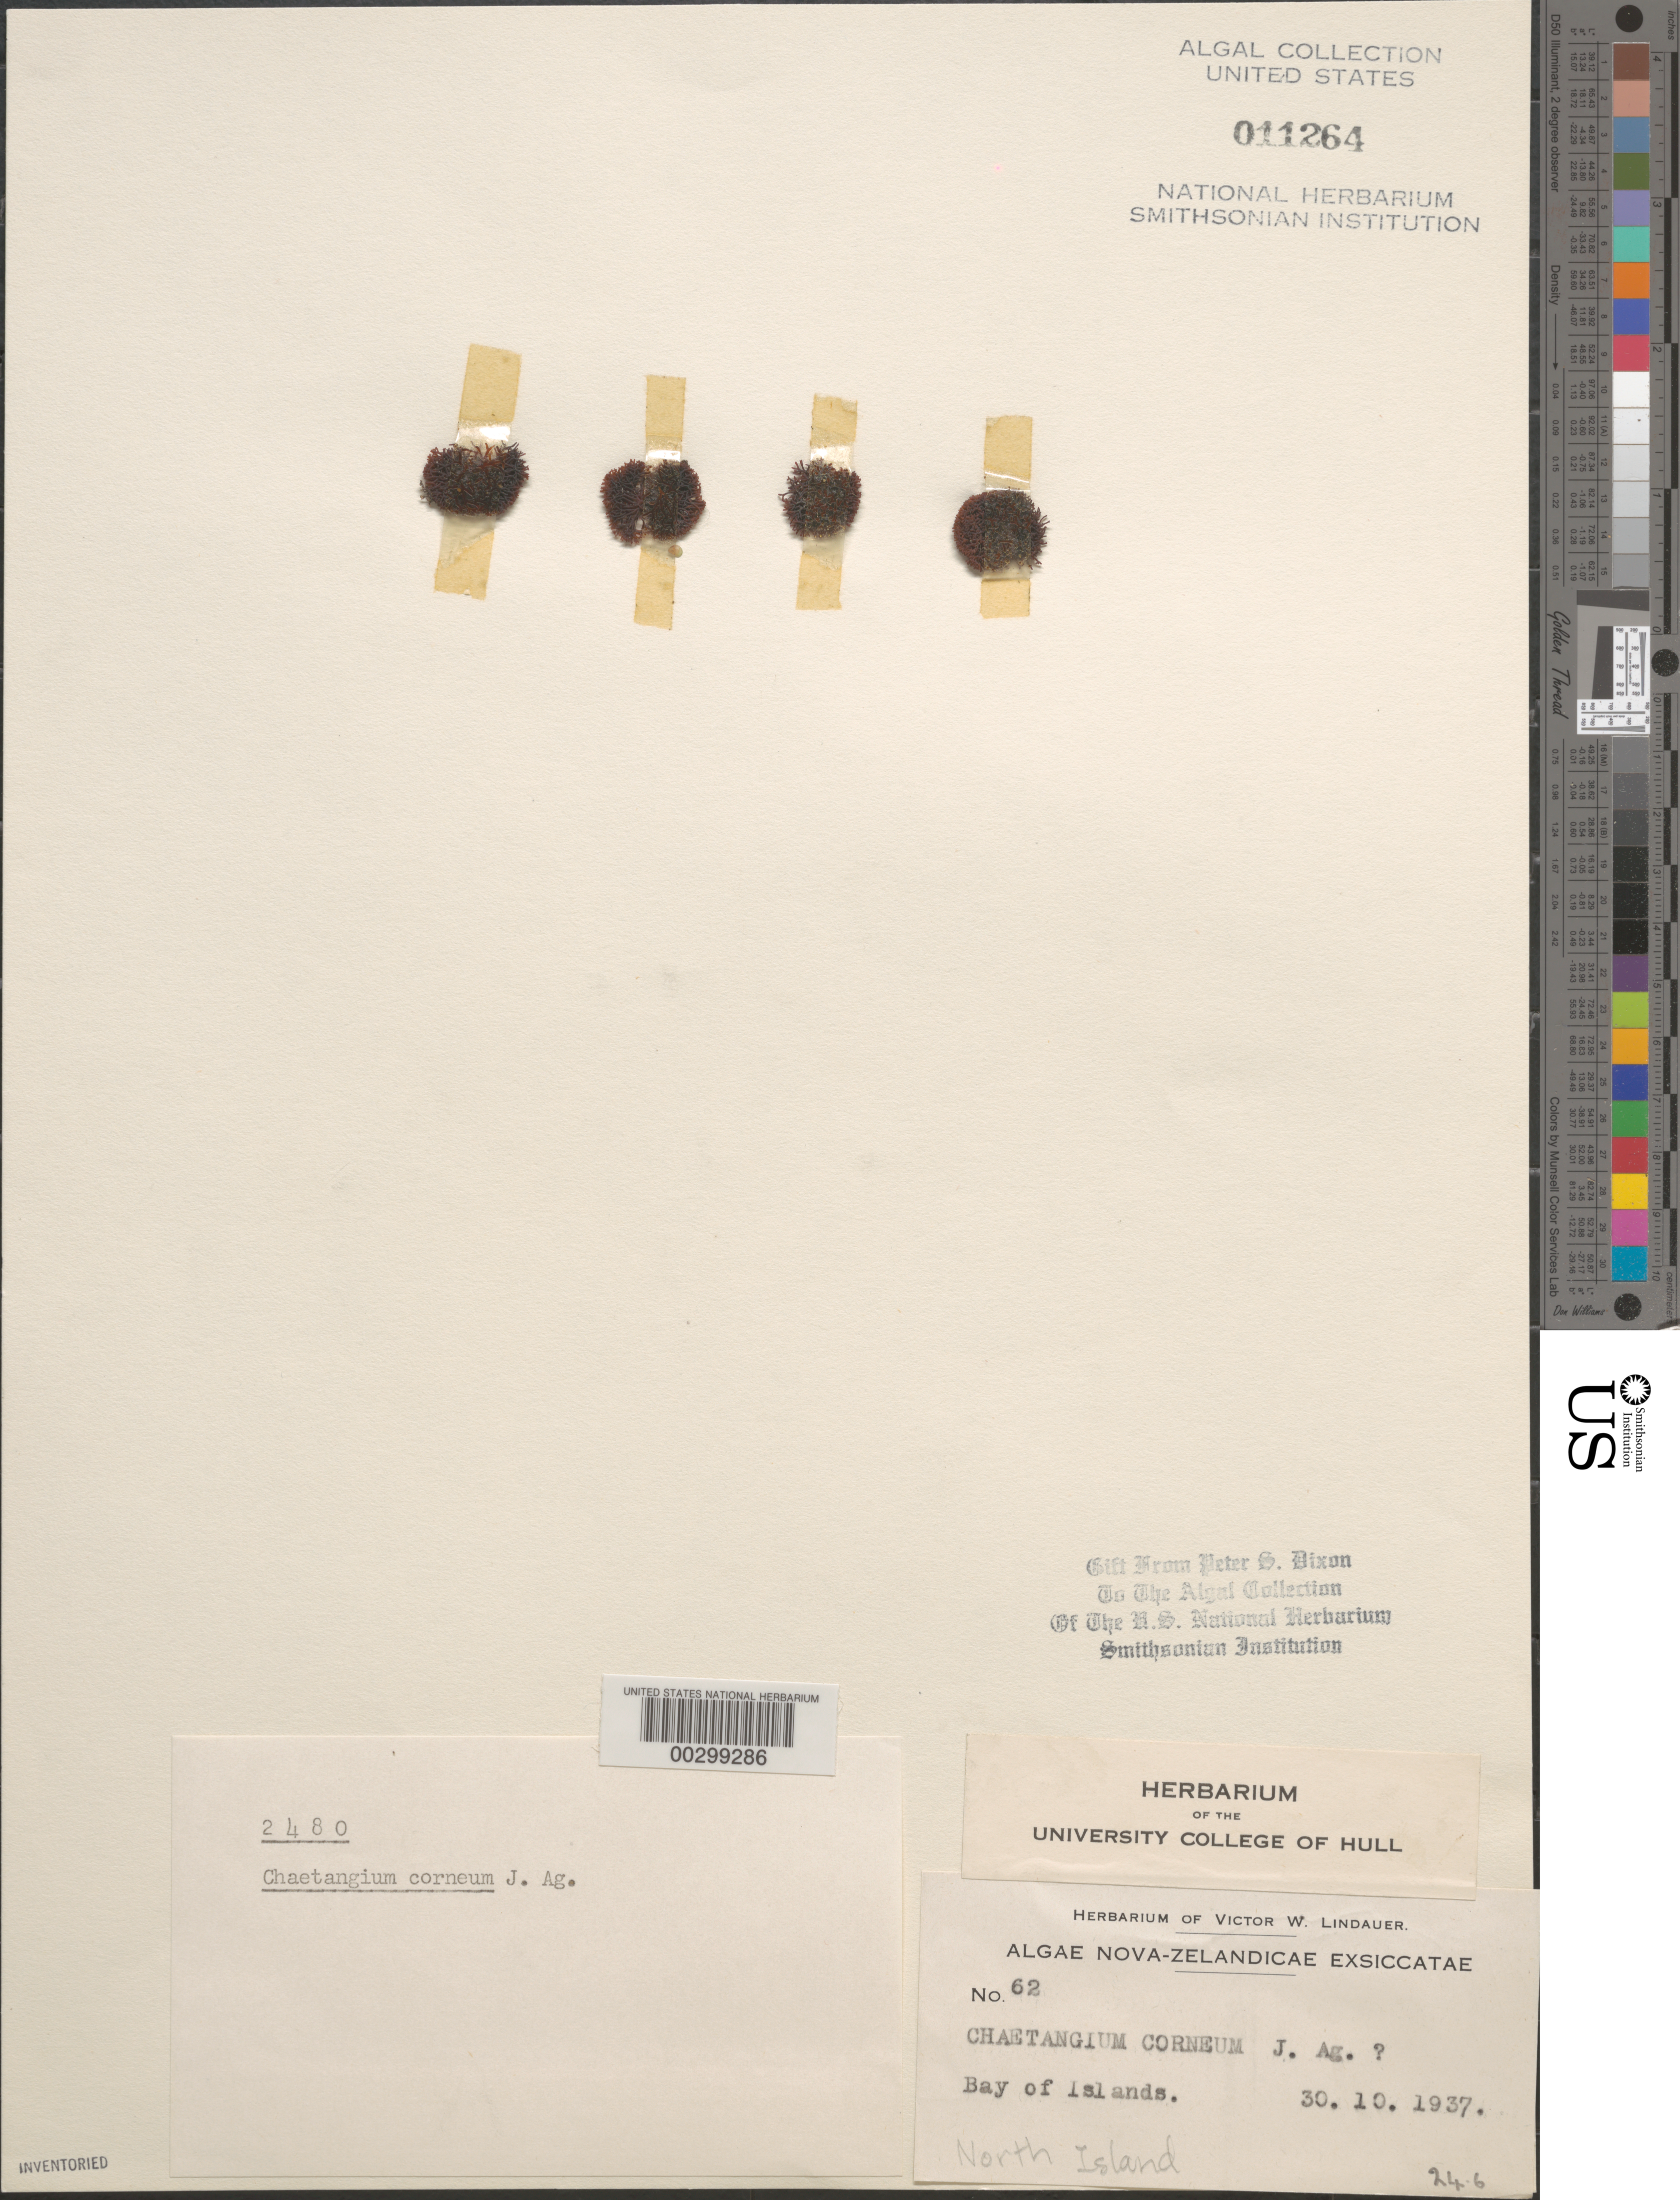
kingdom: Plantae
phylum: Rhodophyta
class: Florideophyceae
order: Nemastomatales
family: Nemastomataceae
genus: Adelophycus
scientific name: Adelophycus corneus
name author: (J. Agardh) G.T.Kraft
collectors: V. Lindauer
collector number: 62 & PSD 2480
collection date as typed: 30 Oct 1937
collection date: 1937-10-30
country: New Zealand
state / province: Northland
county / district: Far North District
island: North Island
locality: Bay of Islands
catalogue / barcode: US 11264